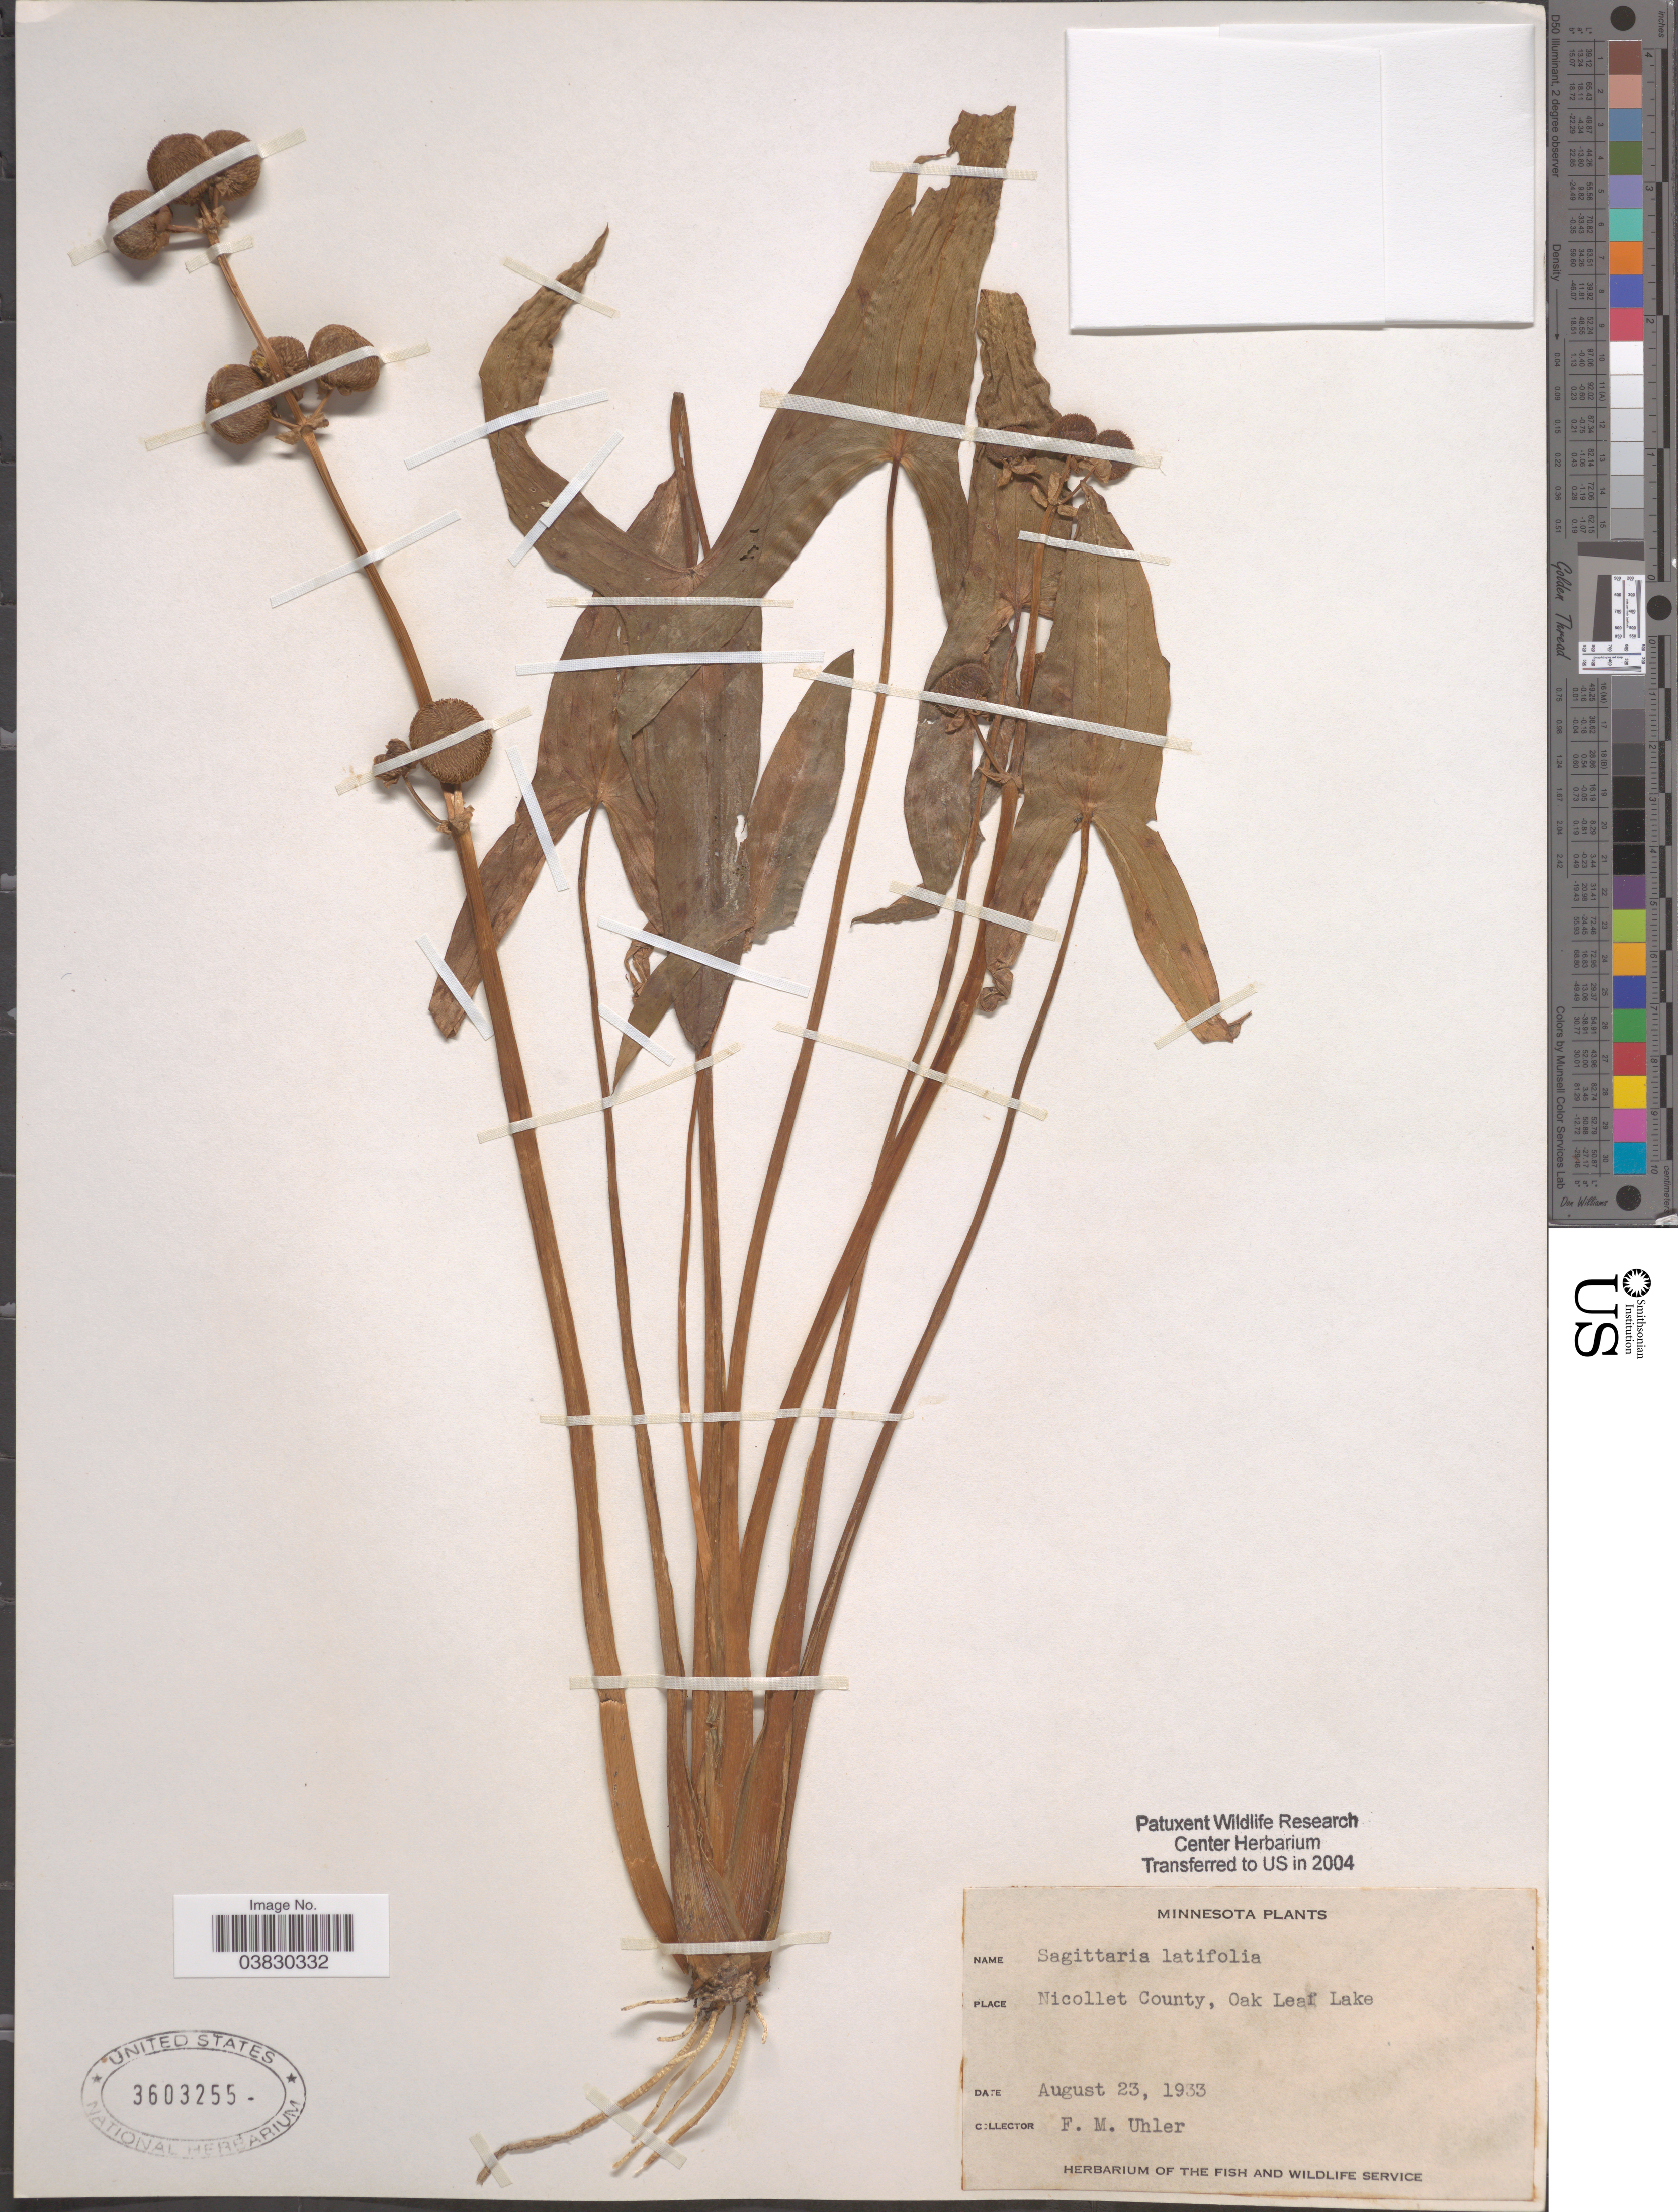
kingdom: Plantae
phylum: Tracheophyta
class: Liliopsida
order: Alismatales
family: Alismataceae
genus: Sagittaria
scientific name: Sagittaria latifolia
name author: Willd.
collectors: F. M. Uhler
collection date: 1933-08-23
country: United States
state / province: Minnesota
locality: Nicollet County, Oak Leaf Lake.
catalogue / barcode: US 3603255